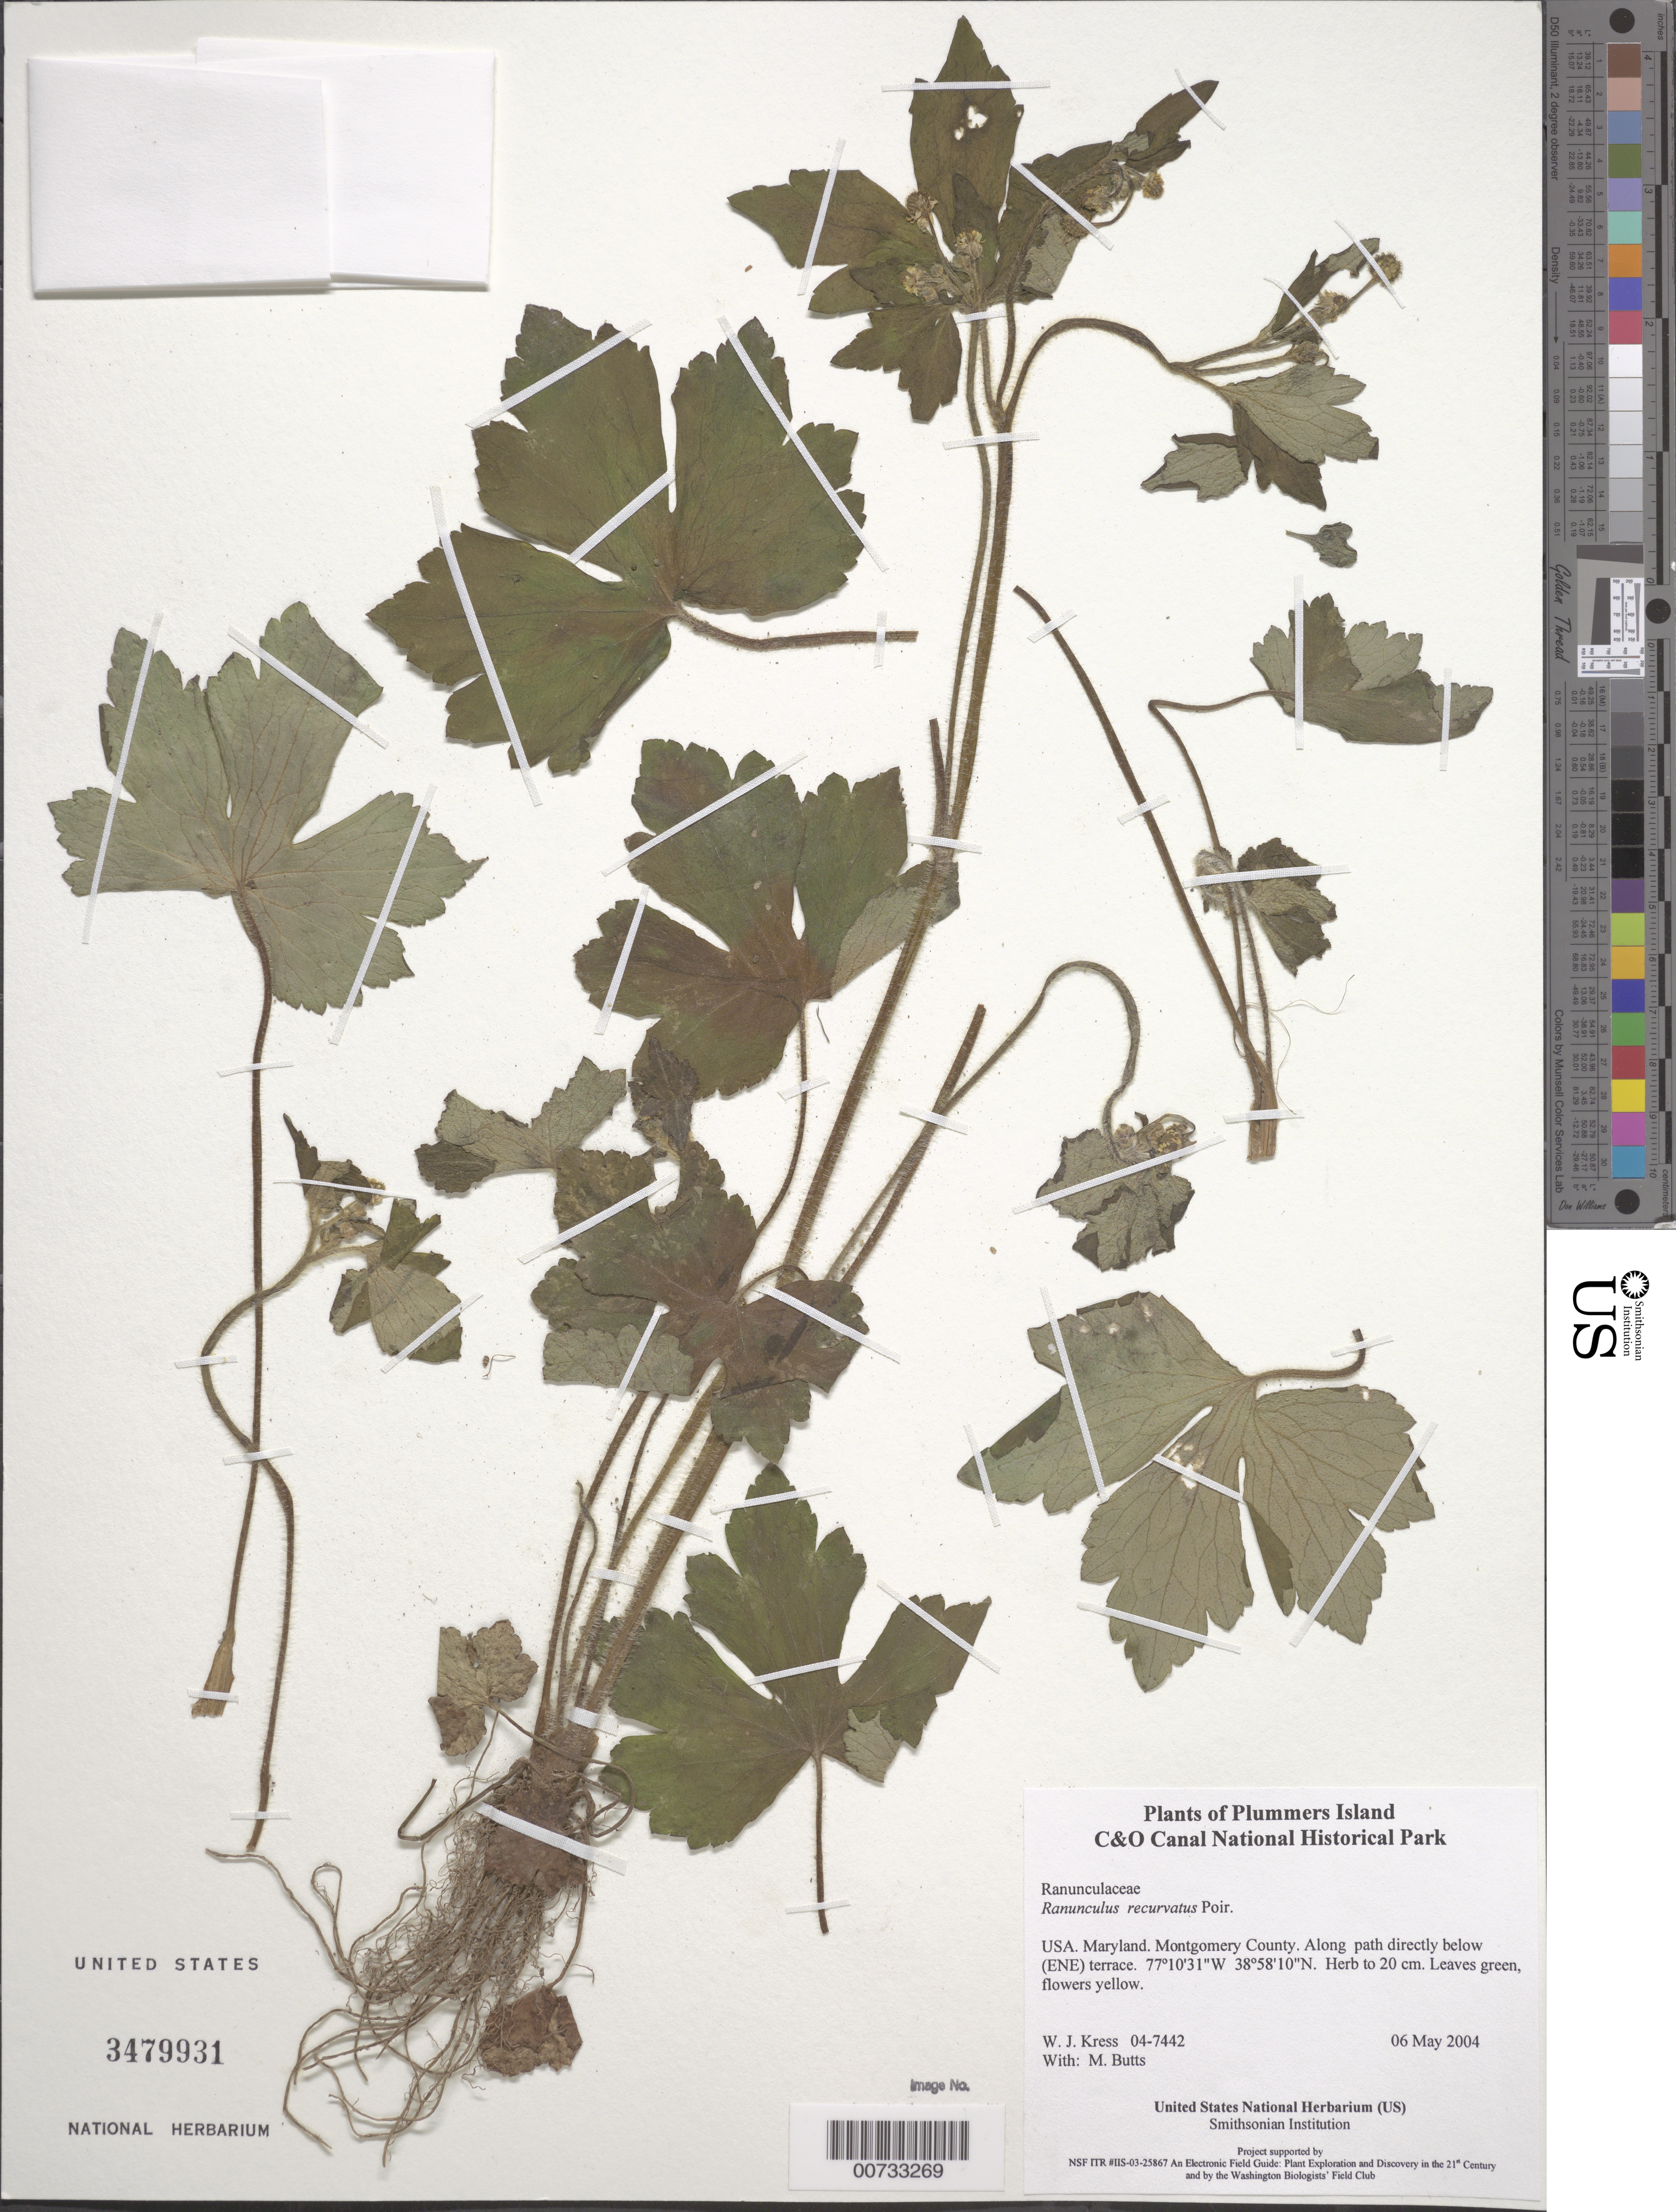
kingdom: Plantae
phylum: Tracheophyta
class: Magnoliopsida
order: Ranunculales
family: Ranunculaceae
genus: Ranunculus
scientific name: Ranunculus recurvatus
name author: Poir.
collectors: W. J. Kress & M. B. Butts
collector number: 04-7442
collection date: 2004-05-06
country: United States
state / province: Maryland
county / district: Montgomery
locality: Chesapeake and Ohio Canal National Historical Park, Plummers Island, along path directly below (ENE) of terrace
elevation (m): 20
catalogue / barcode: US 3479931